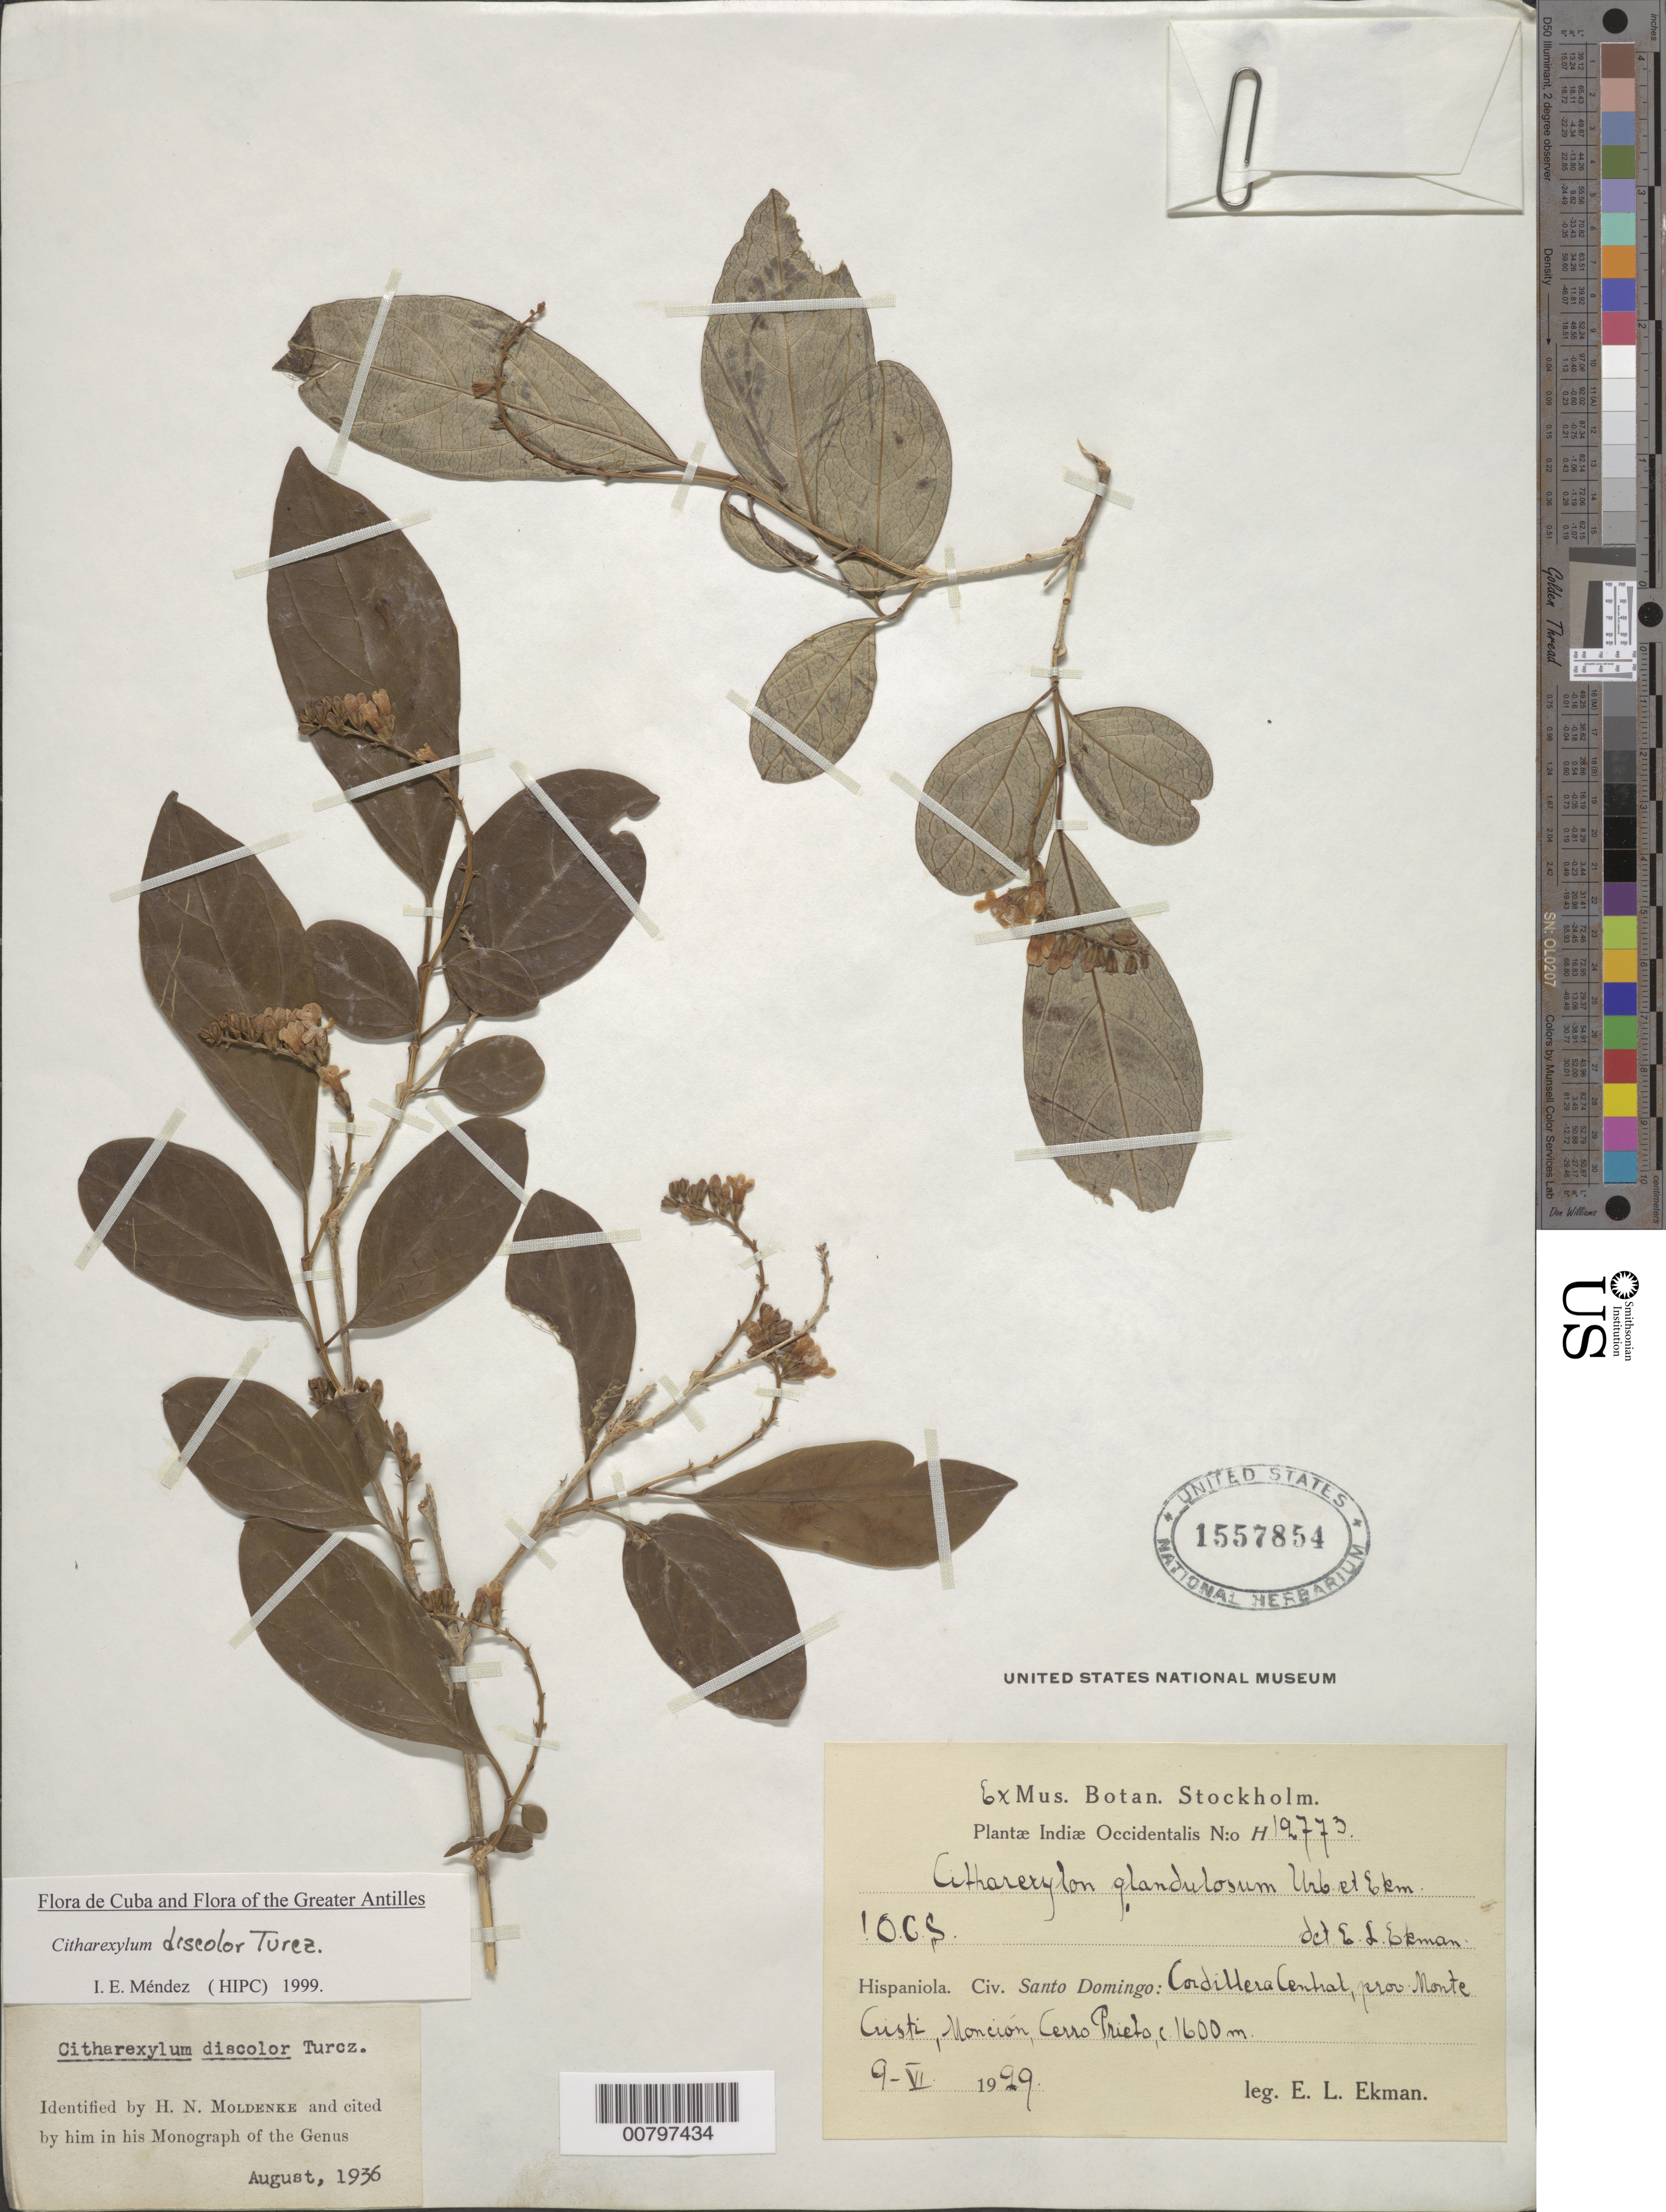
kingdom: Plantae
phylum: Tracheophyta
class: Magnoliopsida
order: Lamiales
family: Verbenaceae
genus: Citharexylum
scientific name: Citharexylum discolor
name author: Turcz.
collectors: E. L. Ekman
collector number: H 12773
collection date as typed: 09 Jun 1929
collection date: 1929-06-09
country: Dominican Republic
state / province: Monte Cristi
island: Hispaniola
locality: Cordillera Central, Monción, Cerro Prieto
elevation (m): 1600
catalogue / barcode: US 1557854